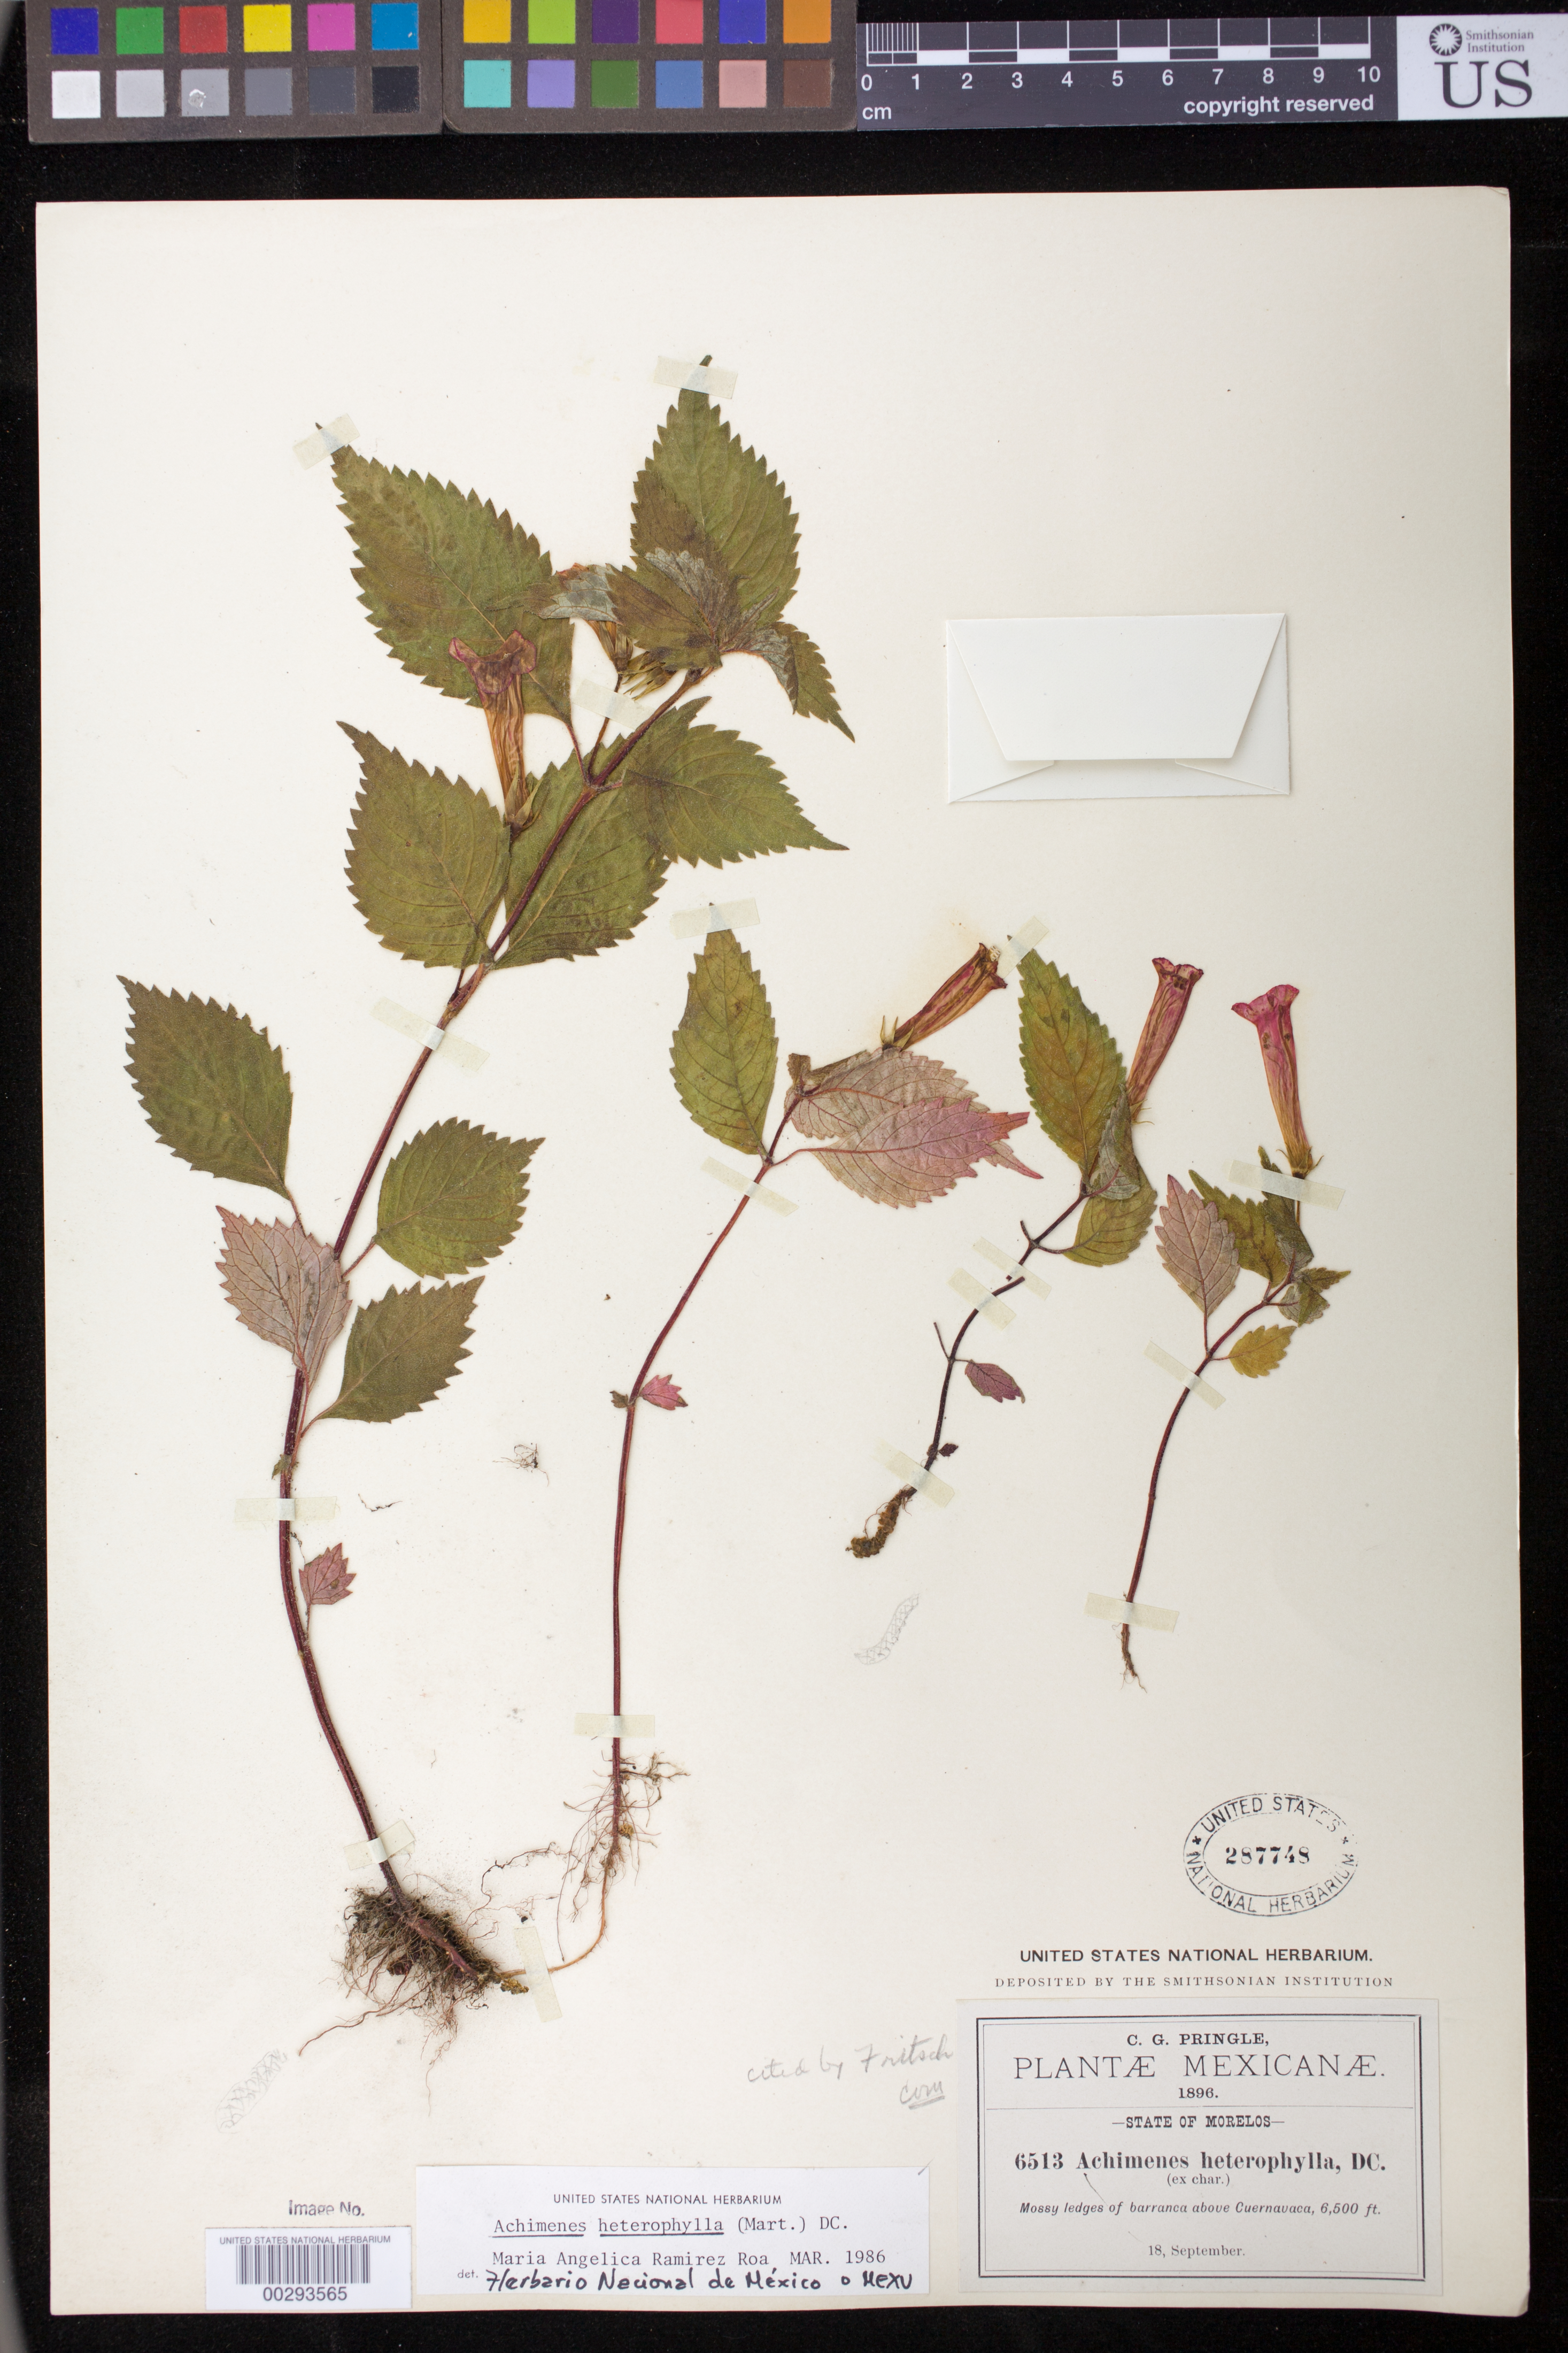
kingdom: Plantae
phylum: Tracheophyta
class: Magnoliopsida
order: Lamiales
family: Gesneriaceae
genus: Achimenes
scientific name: Achimenes heterophylla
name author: (Mart.) DC.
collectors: C. G. Pringle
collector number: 6513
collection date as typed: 18 Sep 1896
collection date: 1896-09-18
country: Mexico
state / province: Morelos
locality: Cuernauaca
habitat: Mossy ledges of barranca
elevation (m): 1981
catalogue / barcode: US 287748